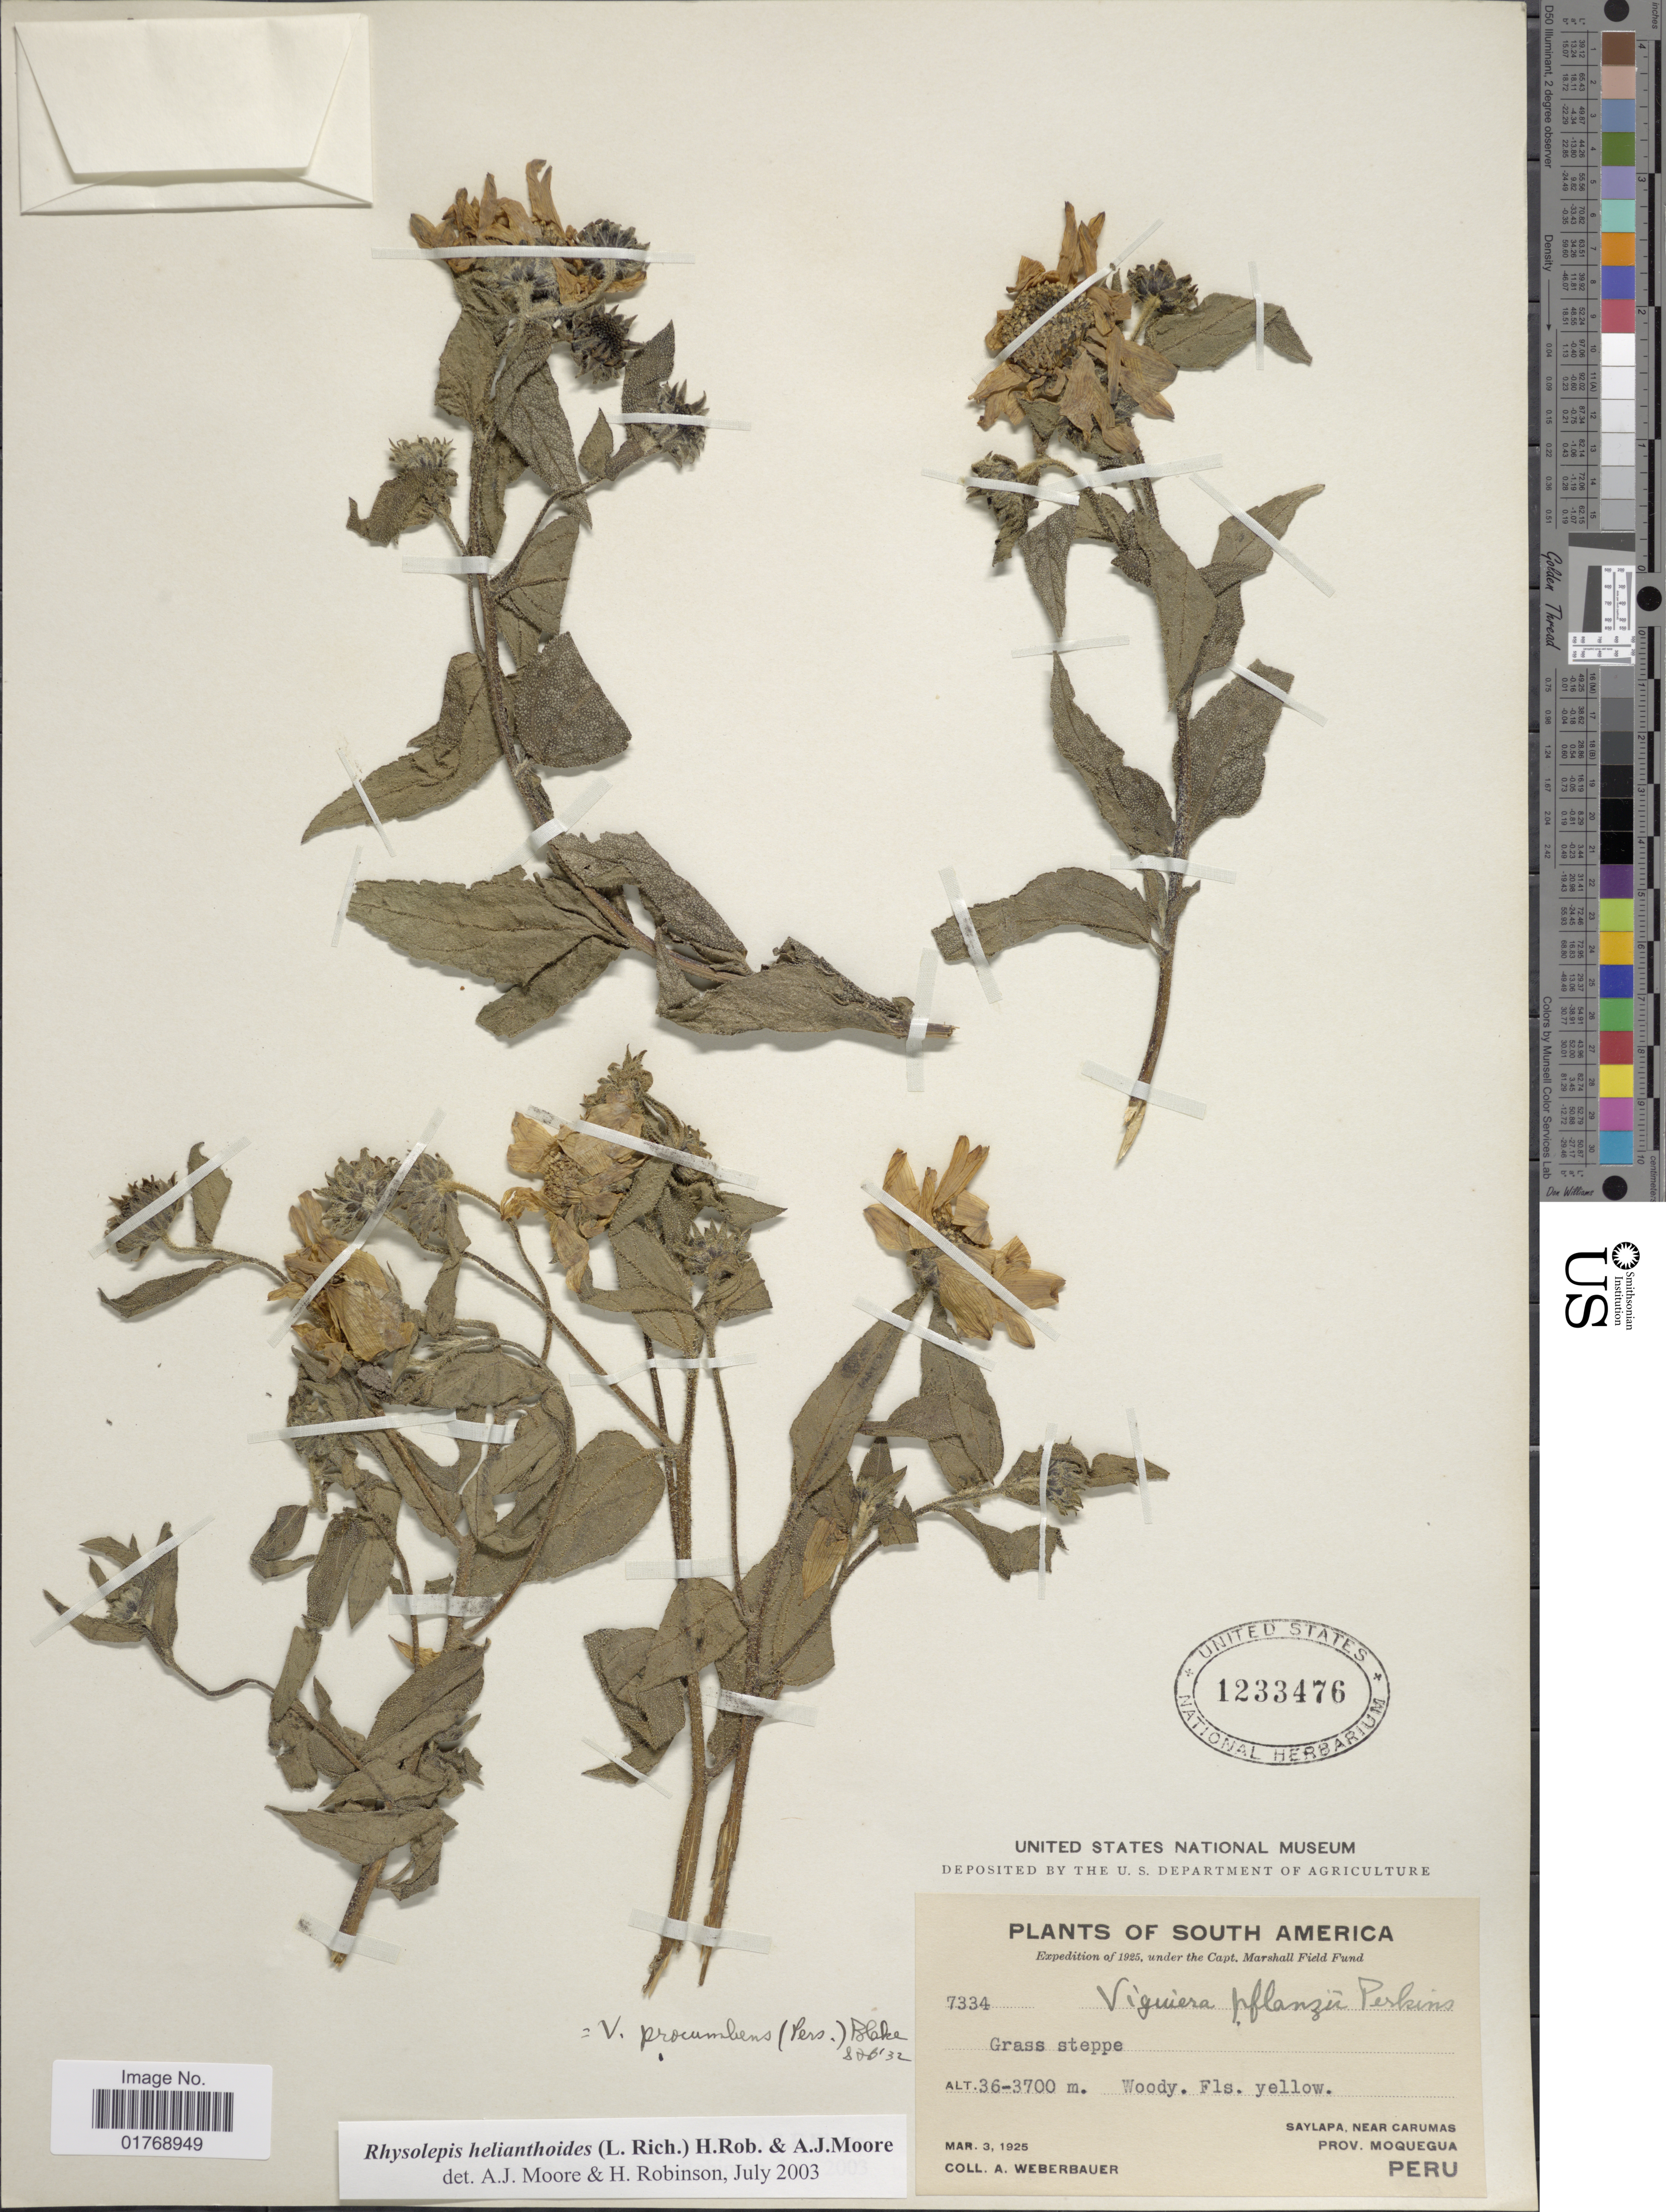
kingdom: Plantae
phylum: Tracheophyta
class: Magnoliopsida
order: Asterales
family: Asteraceae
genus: Viguiera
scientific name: Viguiera procumbens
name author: (Pers.) S.F. Blake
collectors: A. Weberbauer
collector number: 7334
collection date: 1925-03-03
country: Peru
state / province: Moquegua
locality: Grass steppe. Saylapa, near Carumas. Prov. Moquegua. Peru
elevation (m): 3600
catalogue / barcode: US 1233476